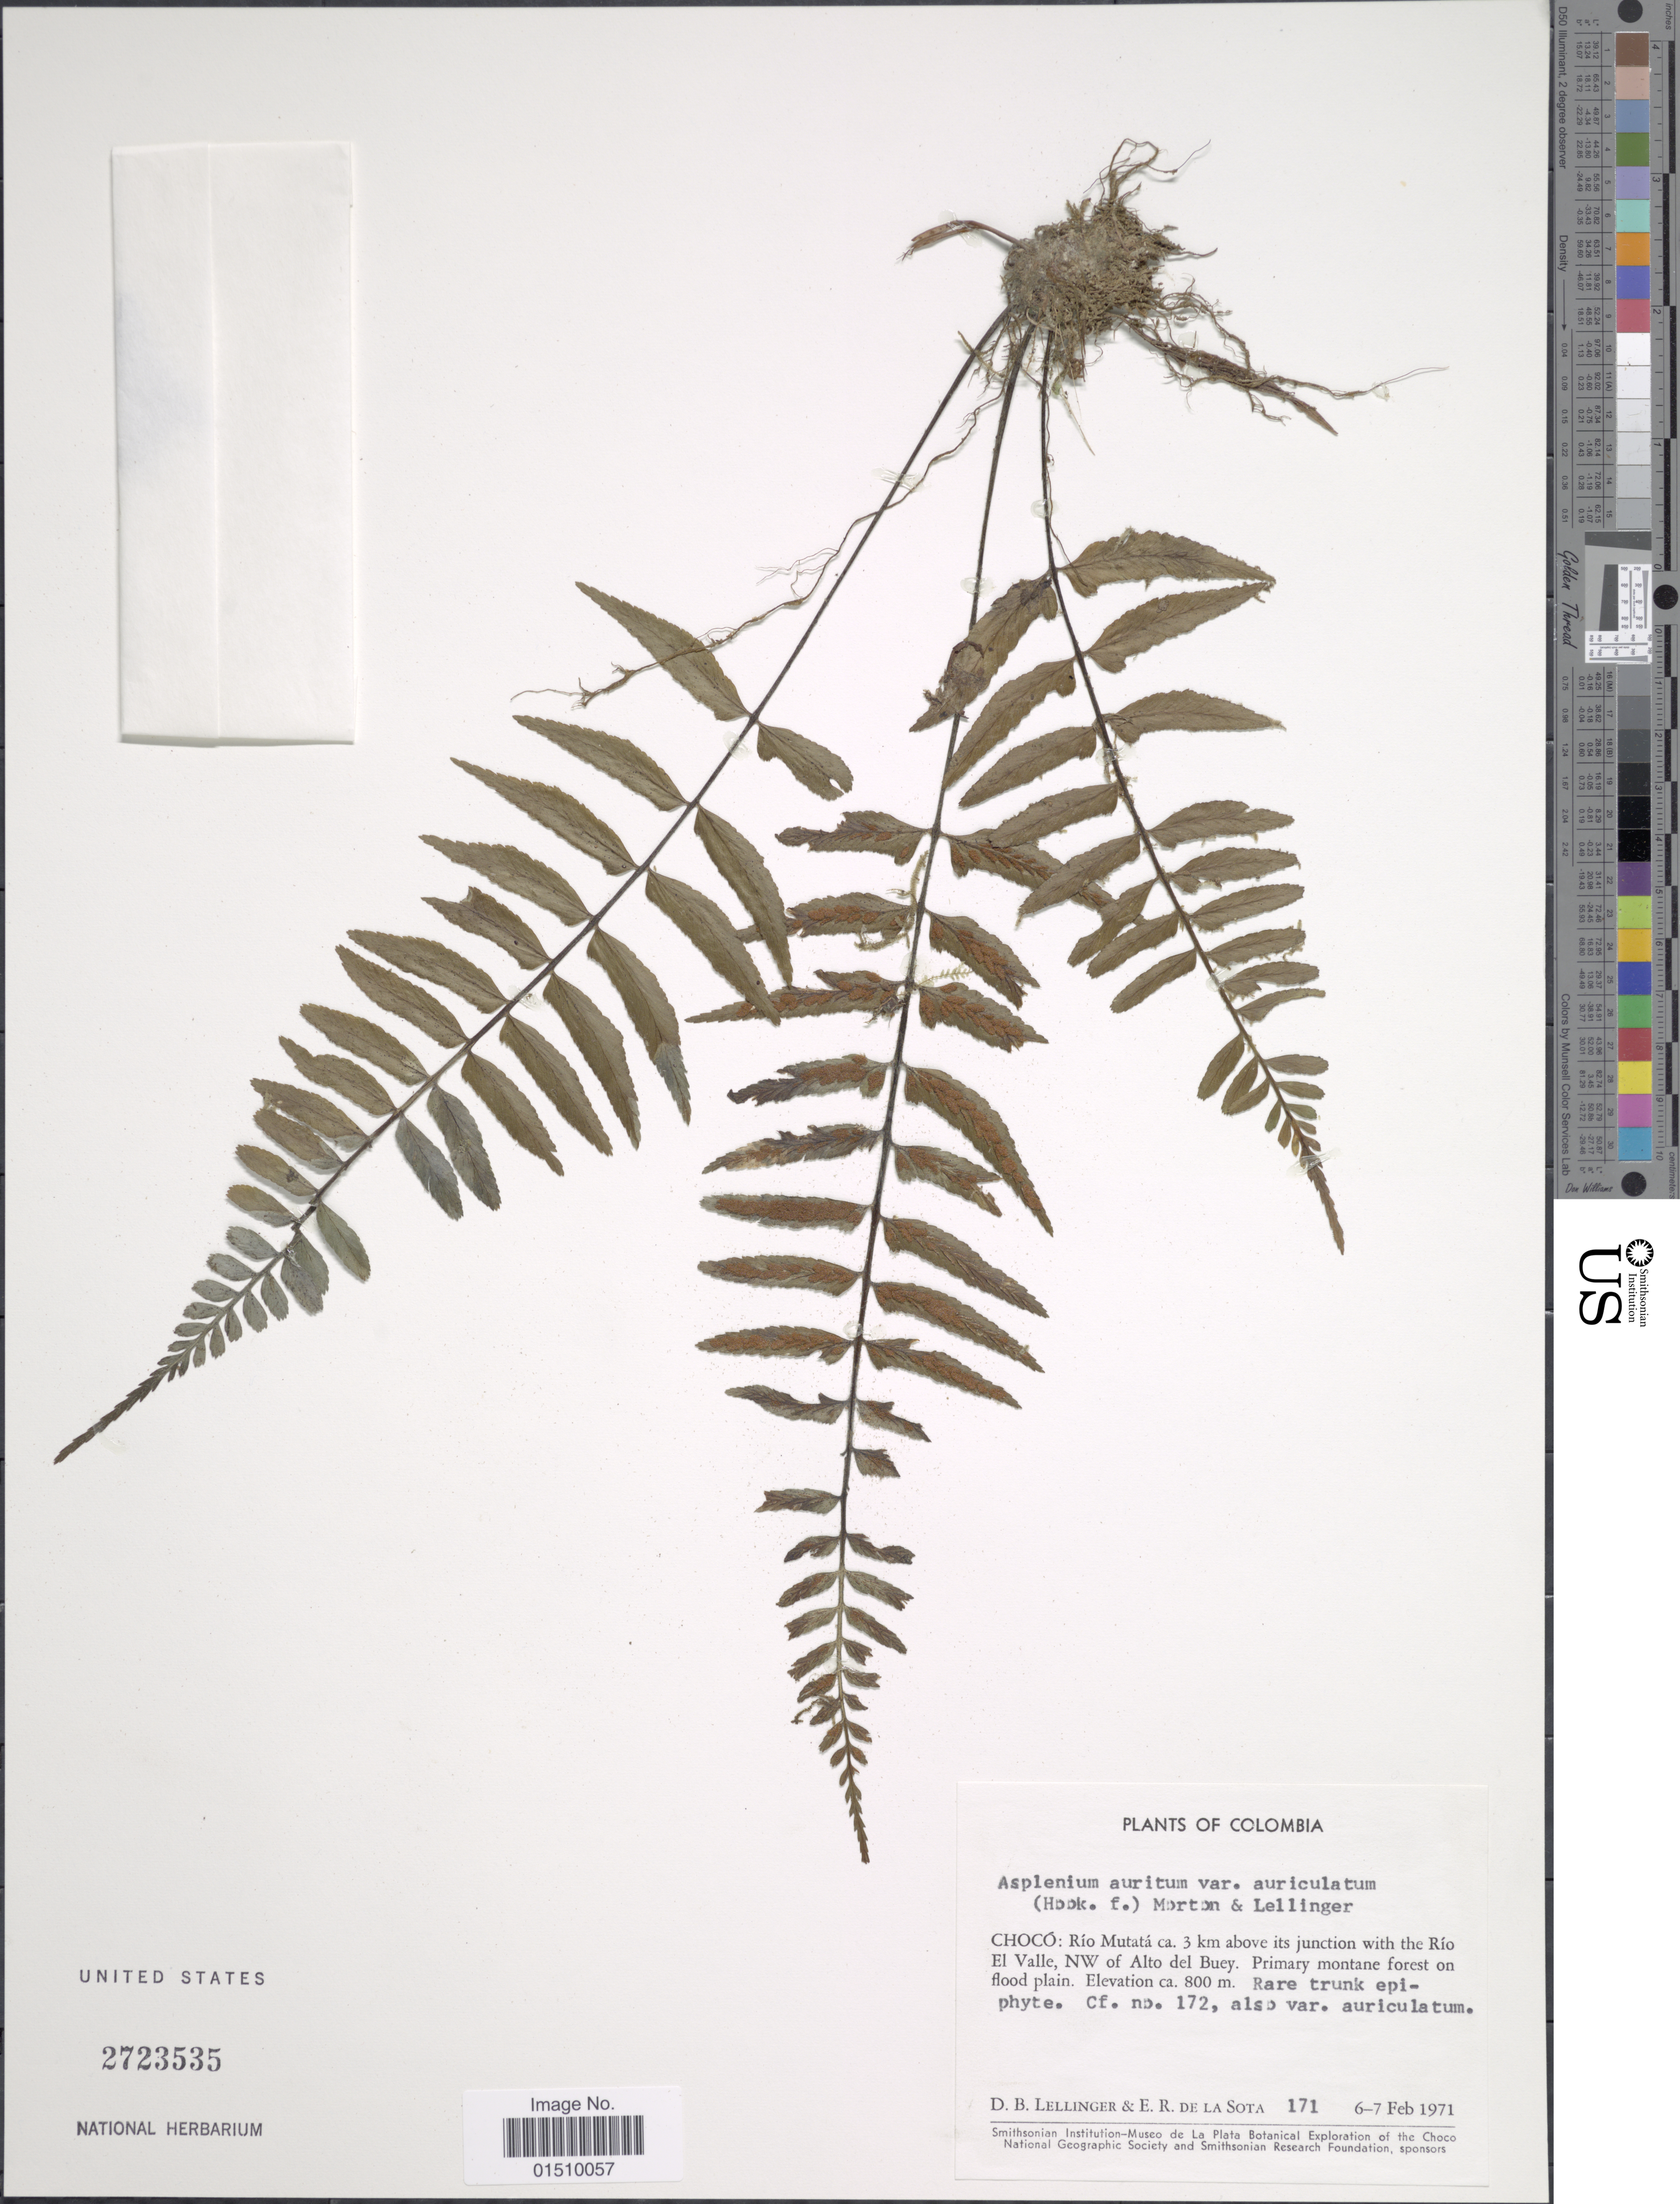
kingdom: Plantae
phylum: Tracheophyta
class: Polypodiopsida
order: Polypodiales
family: Aspleniaceae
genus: Asplenium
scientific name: Asplenium auritum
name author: Sw.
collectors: D. B. Lellinger & E. R. de la Sota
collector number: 171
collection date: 1971-02-06/1971-02-07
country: Colombia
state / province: Chocó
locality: Colombia, Choco: Rio Mutata ca. 3 km above its junction with the Rio El Valle, NW of Alto del Buey.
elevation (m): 800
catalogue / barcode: US 2723535